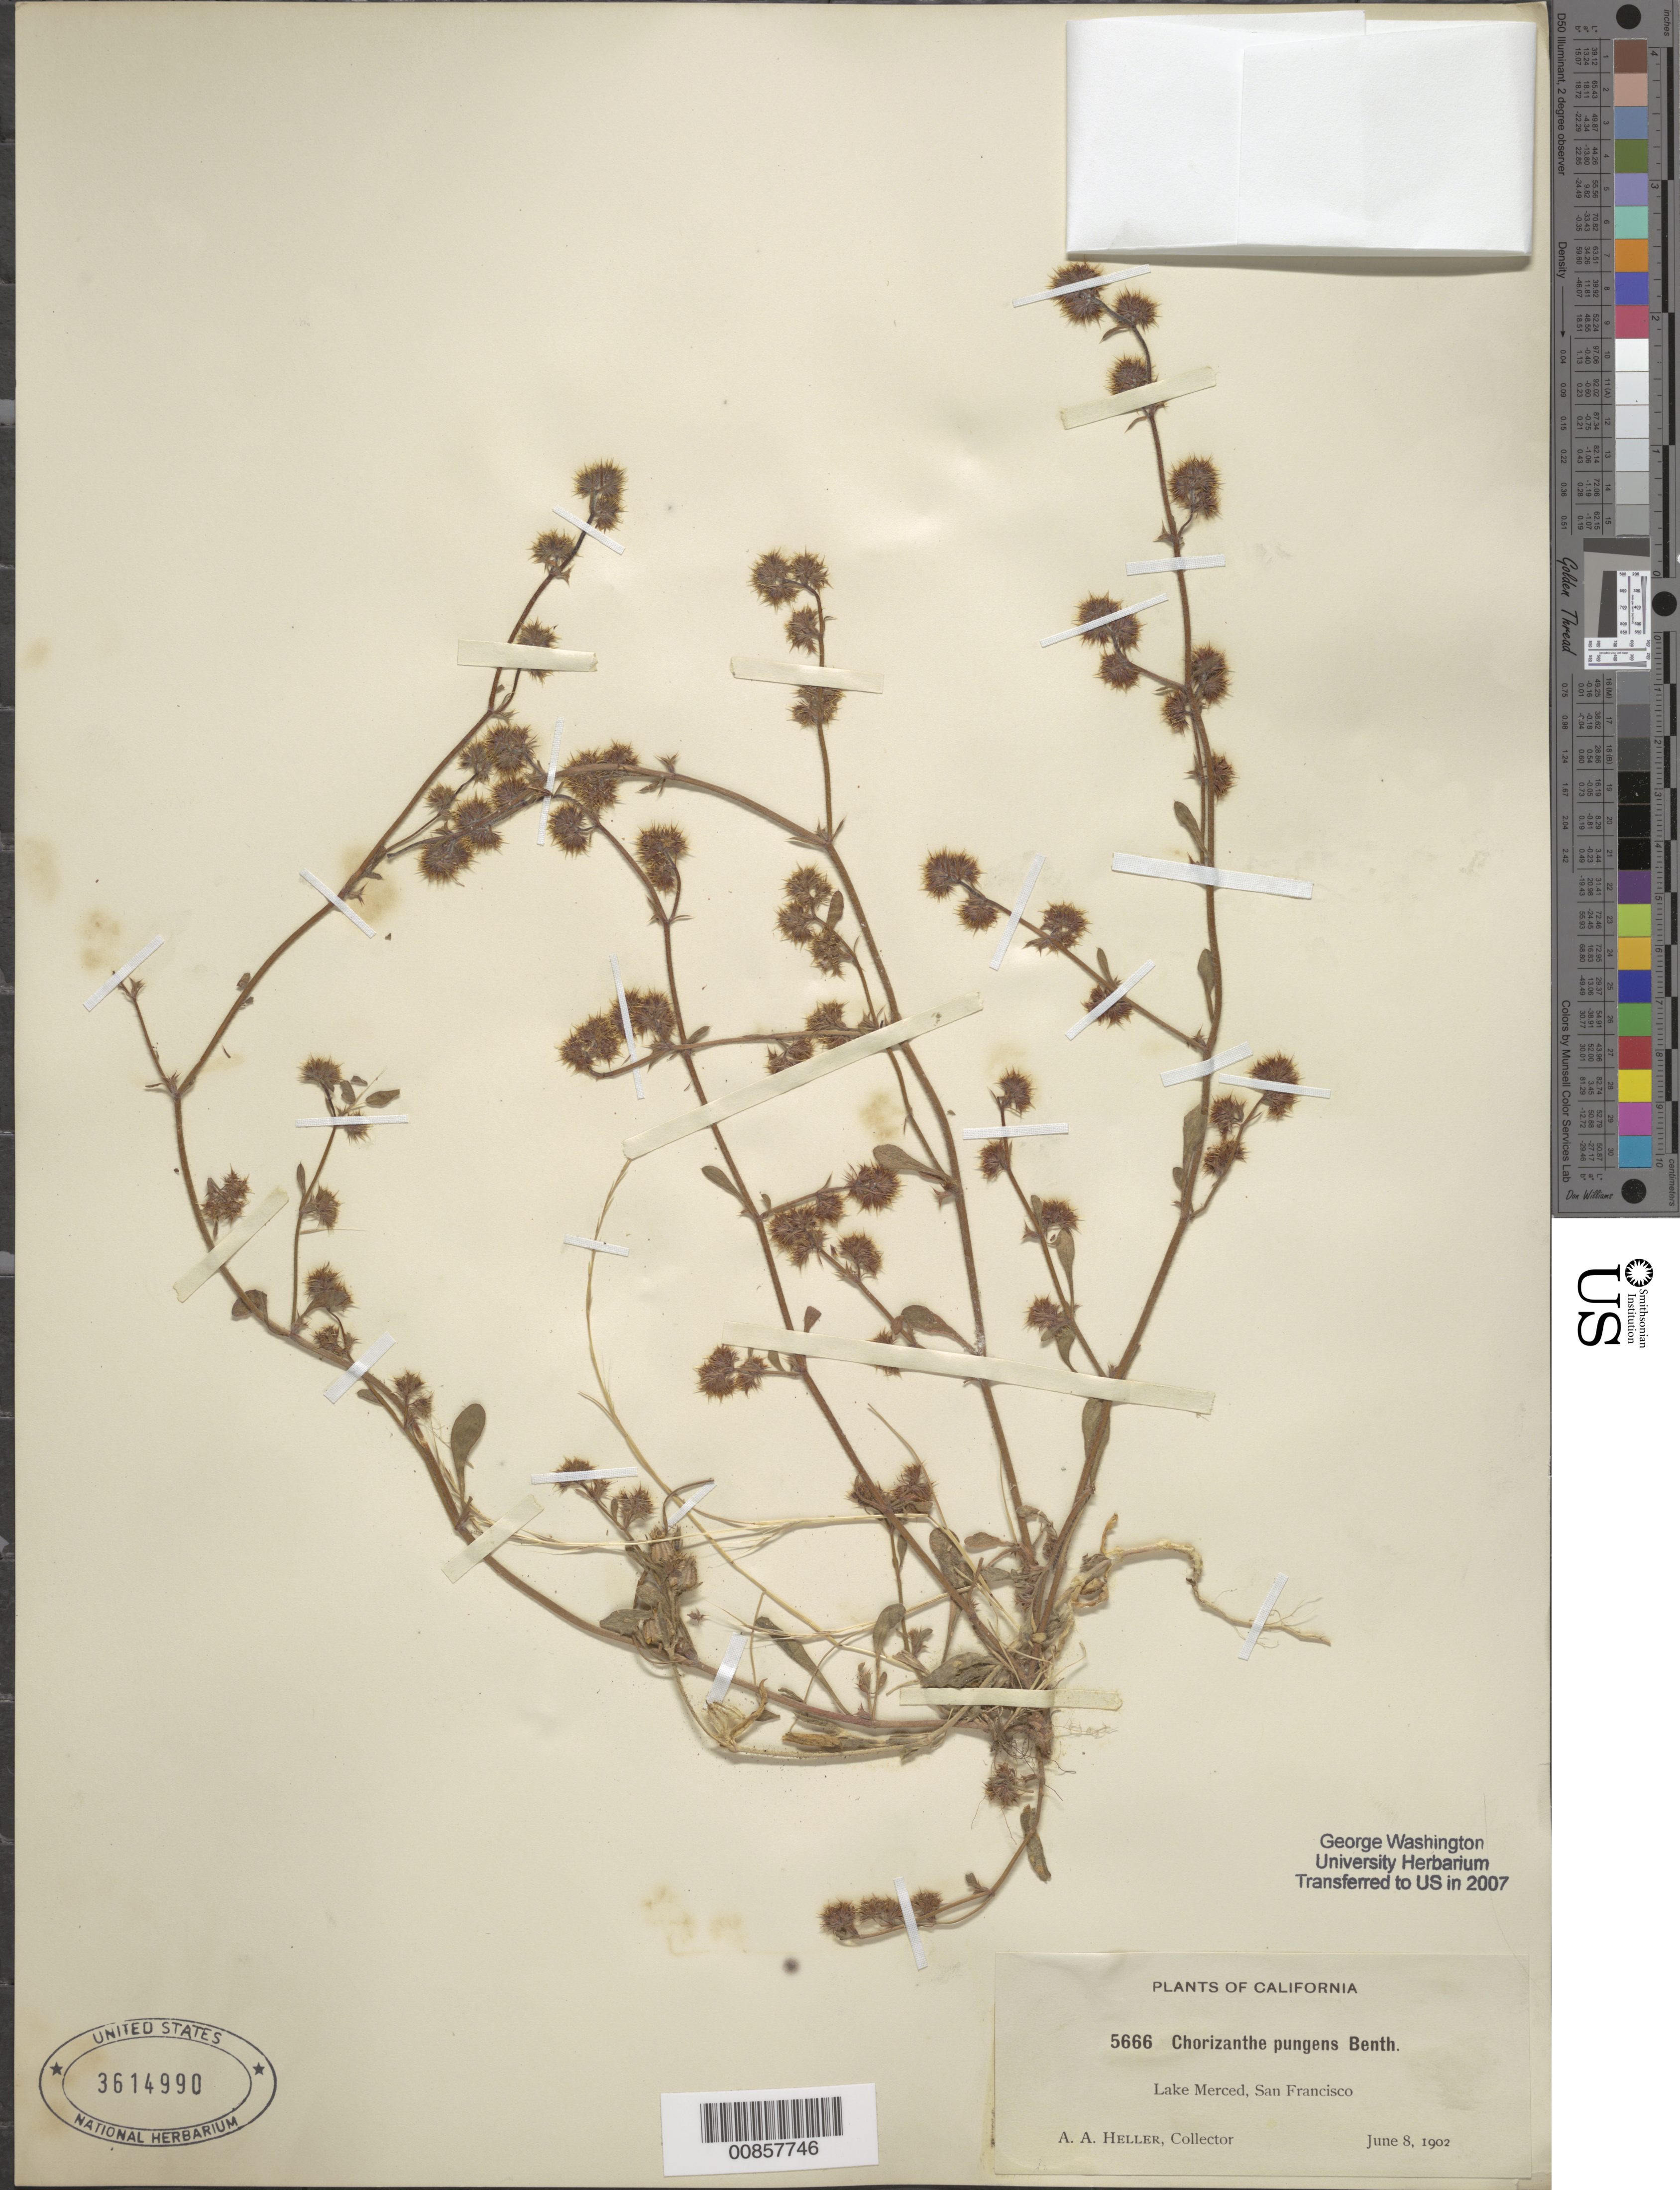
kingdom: Plantae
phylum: Tracheophyta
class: Magnoliopsida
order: Caryophyllales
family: Polygonaceae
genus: Chorizanthe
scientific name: Chorizanthe pungens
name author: Benth.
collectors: A. A. Heller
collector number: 5666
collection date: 1902-06-08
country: United States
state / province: California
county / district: San Francisco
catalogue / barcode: US 3614990